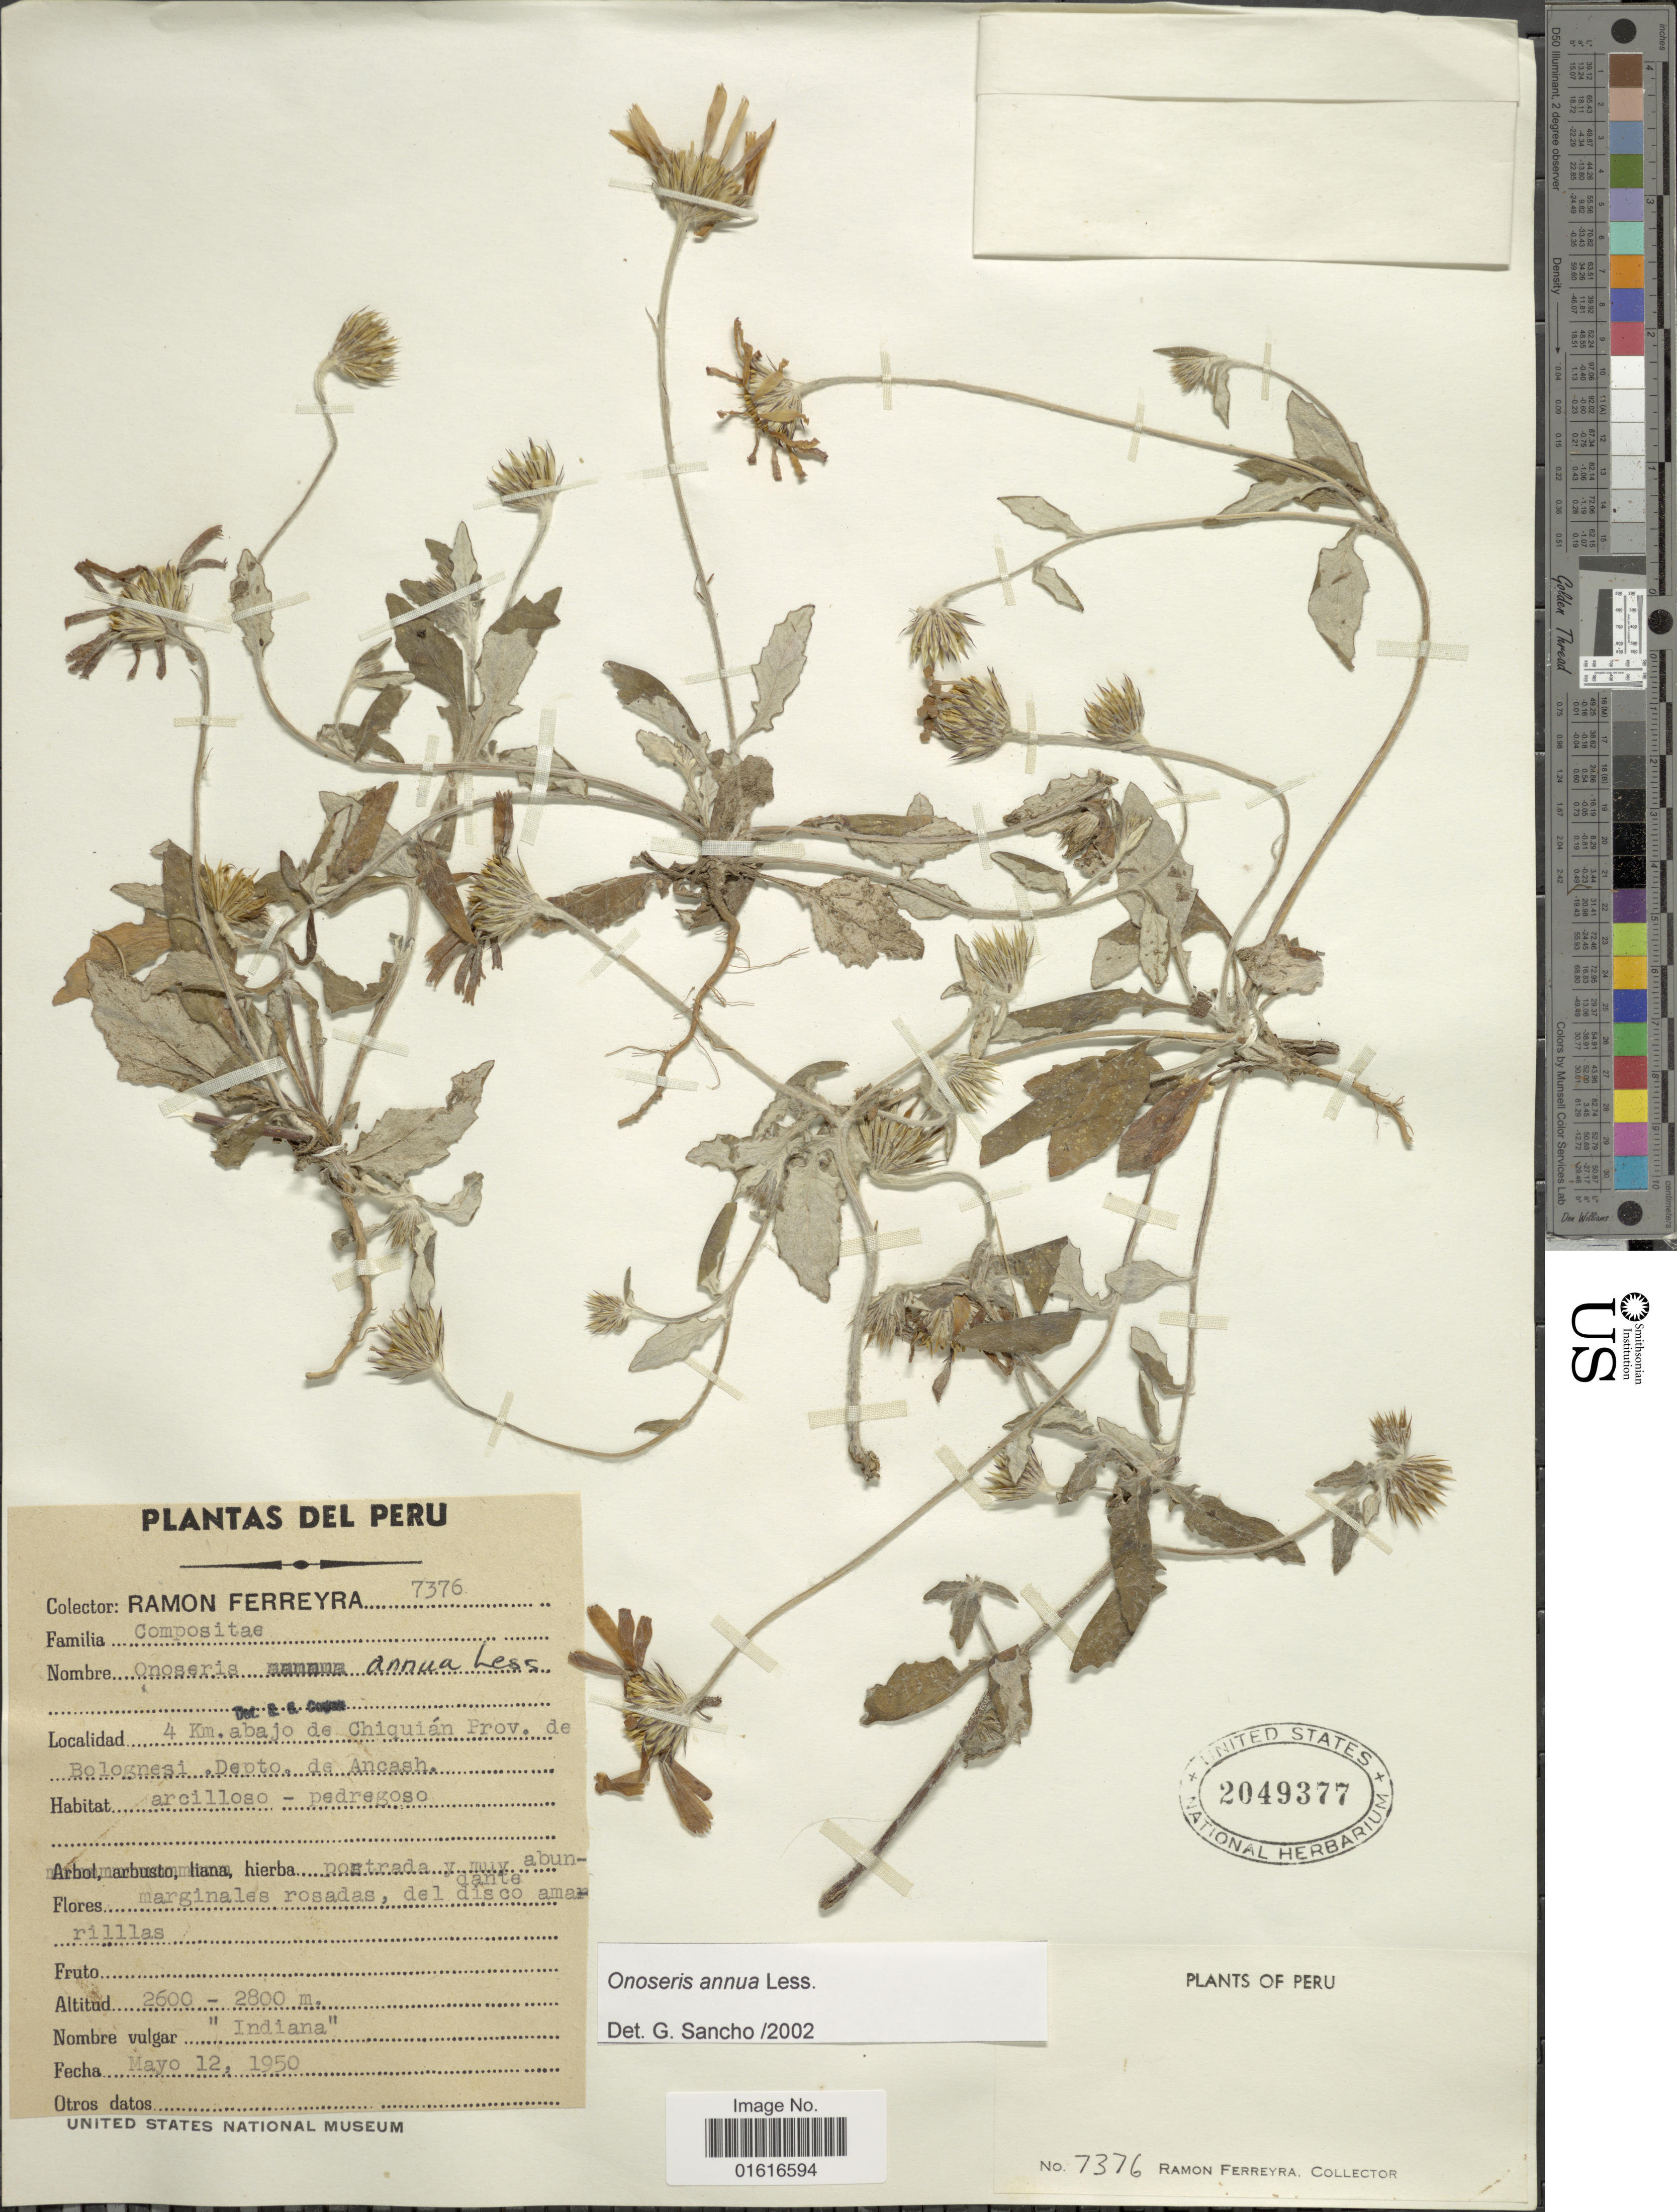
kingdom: Plantae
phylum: Tracheophyta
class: Magnoliopsida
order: Asterales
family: Asteraceae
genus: Onoseris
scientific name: Onoseris annua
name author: Less.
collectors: R. A. Ferreyra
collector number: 7376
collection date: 1950-05-12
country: Peru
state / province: Ancash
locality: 4 km abajo de Chiquian. Prov.de Bolognesi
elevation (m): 2600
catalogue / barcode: US 2049377